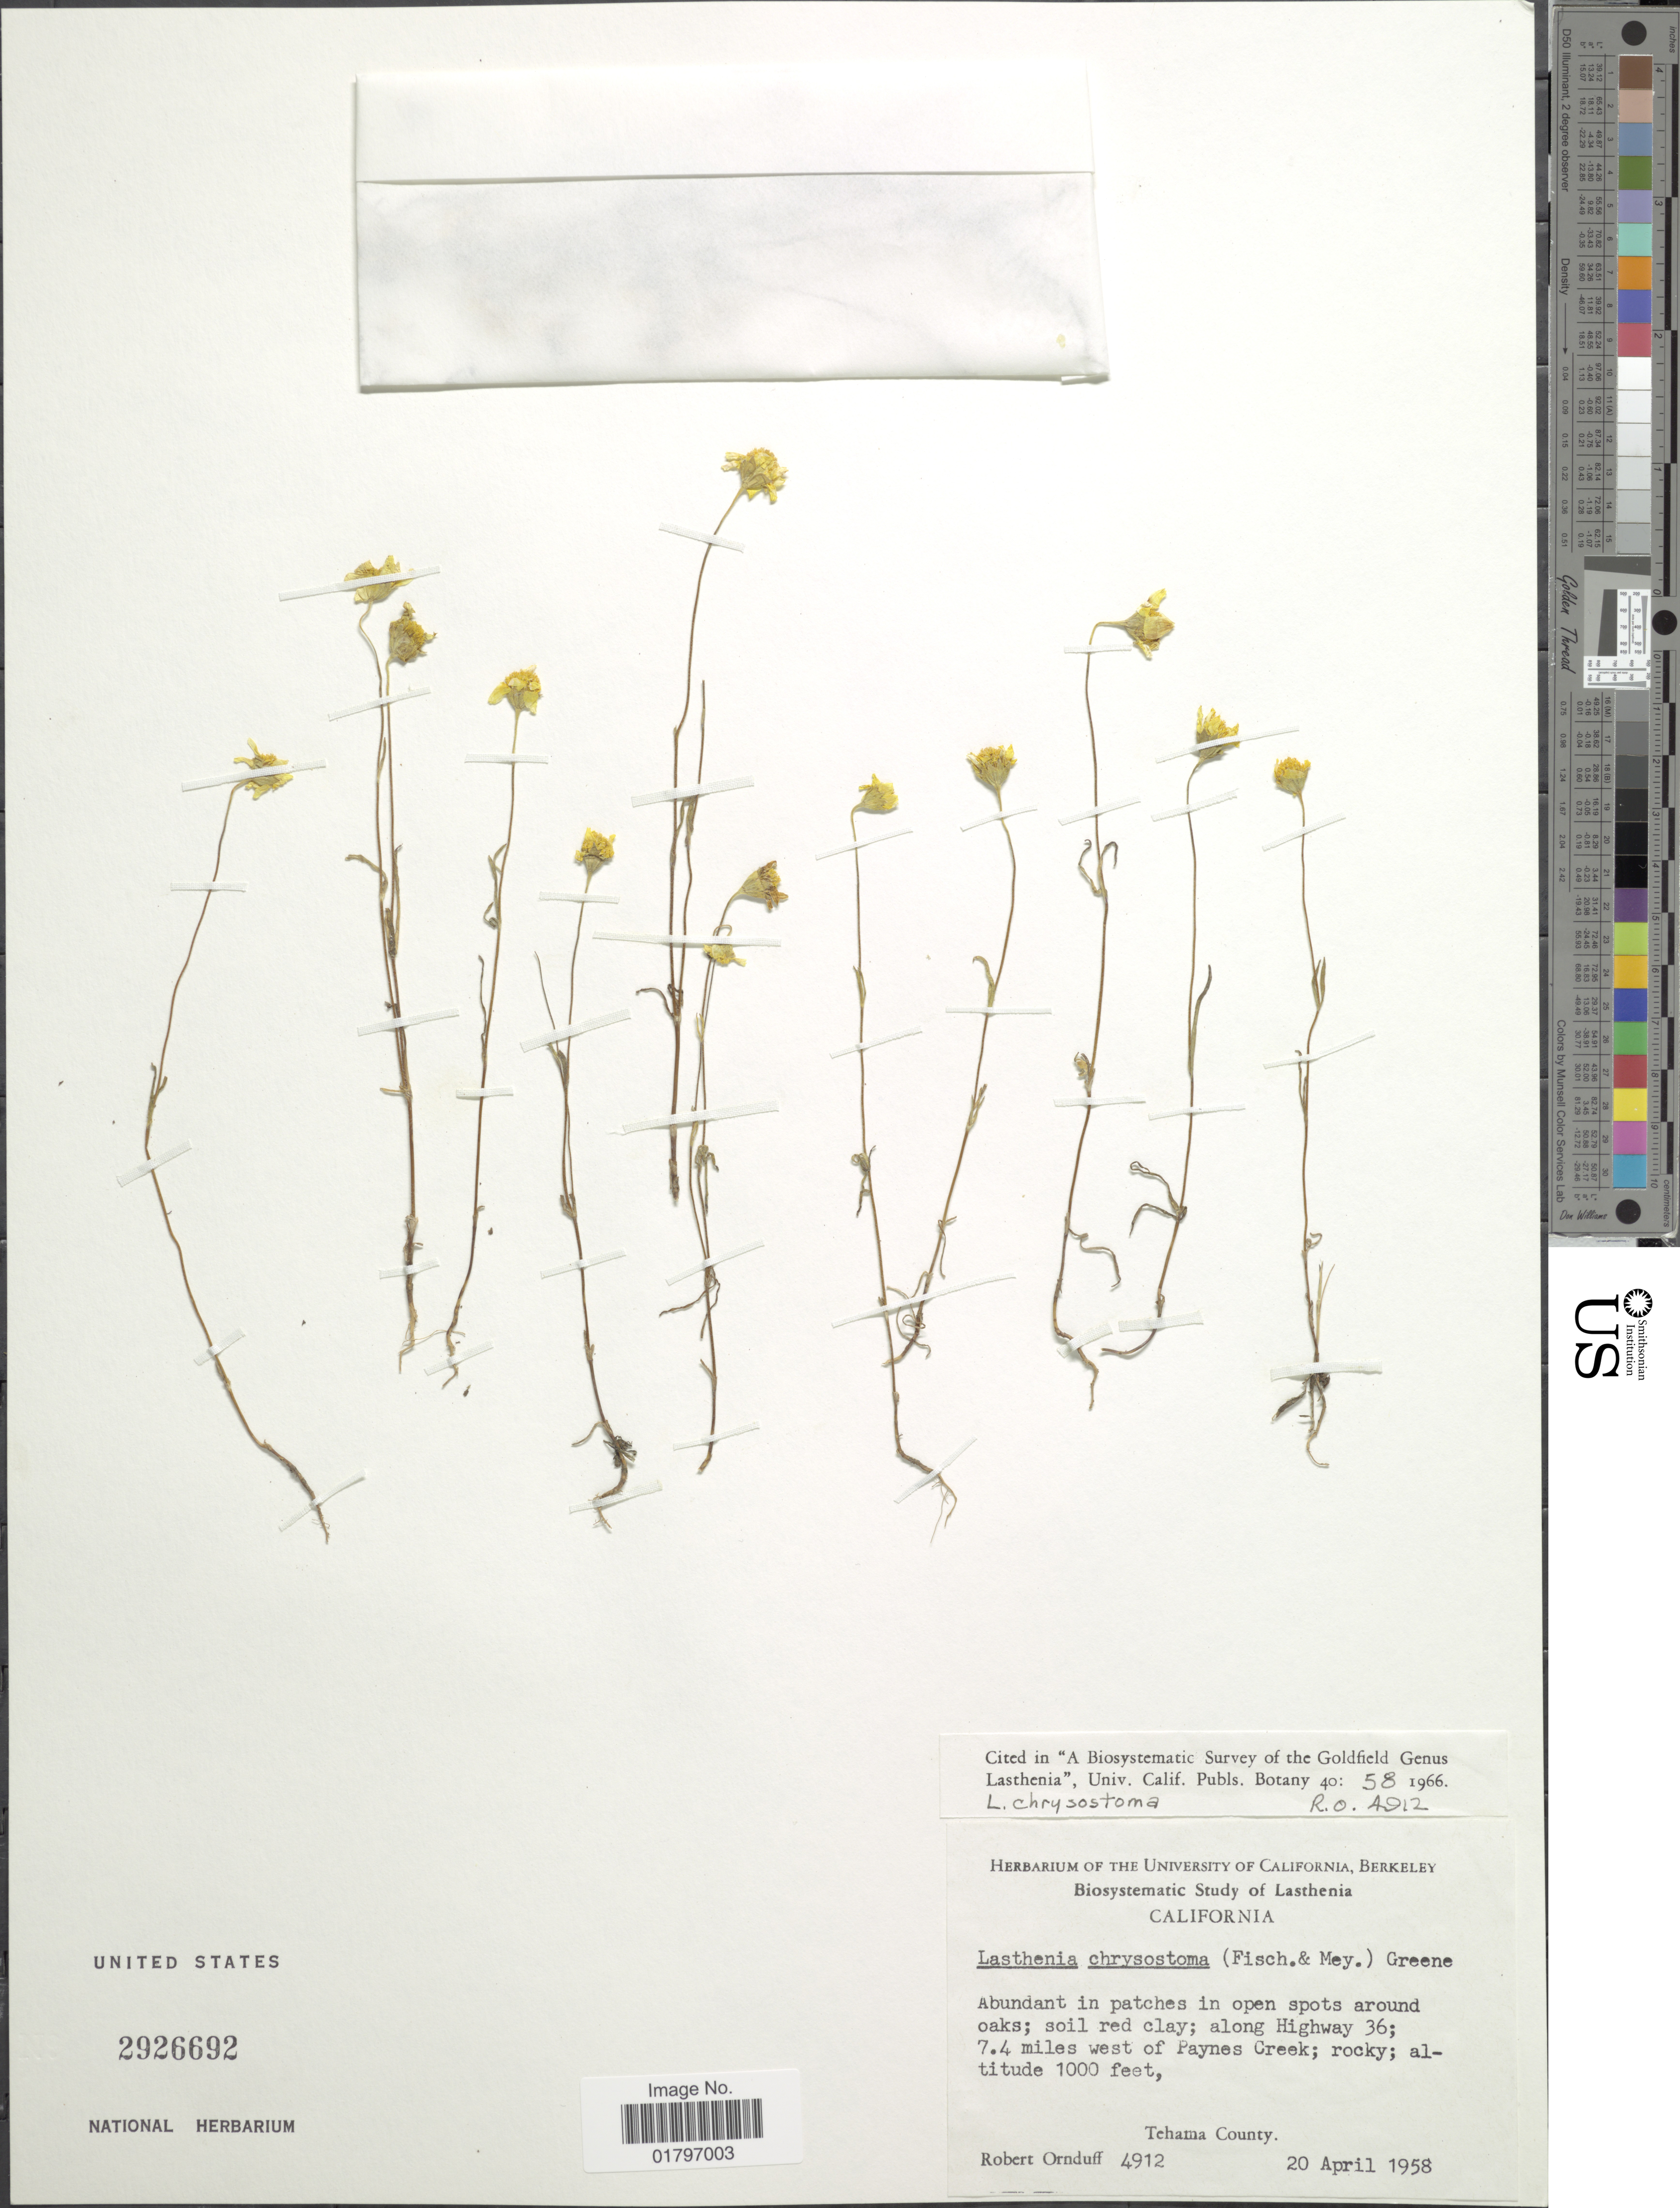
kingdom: Plantae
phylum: Tracheophyta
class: Magnoliopsida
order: Asterales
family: Asteraceae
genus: Lasthenia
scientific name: Lasthenia chrysostoma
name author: (Fisch. & C.A. Mey.) Greene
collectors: R. Ornduff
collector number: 4912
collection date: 1958-04-20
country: United States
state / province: California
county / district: Tehama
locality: Along Highway 36; 7.4 miles west of Paynes Creek, Tchama County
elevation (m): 305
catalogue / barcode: US 2926692